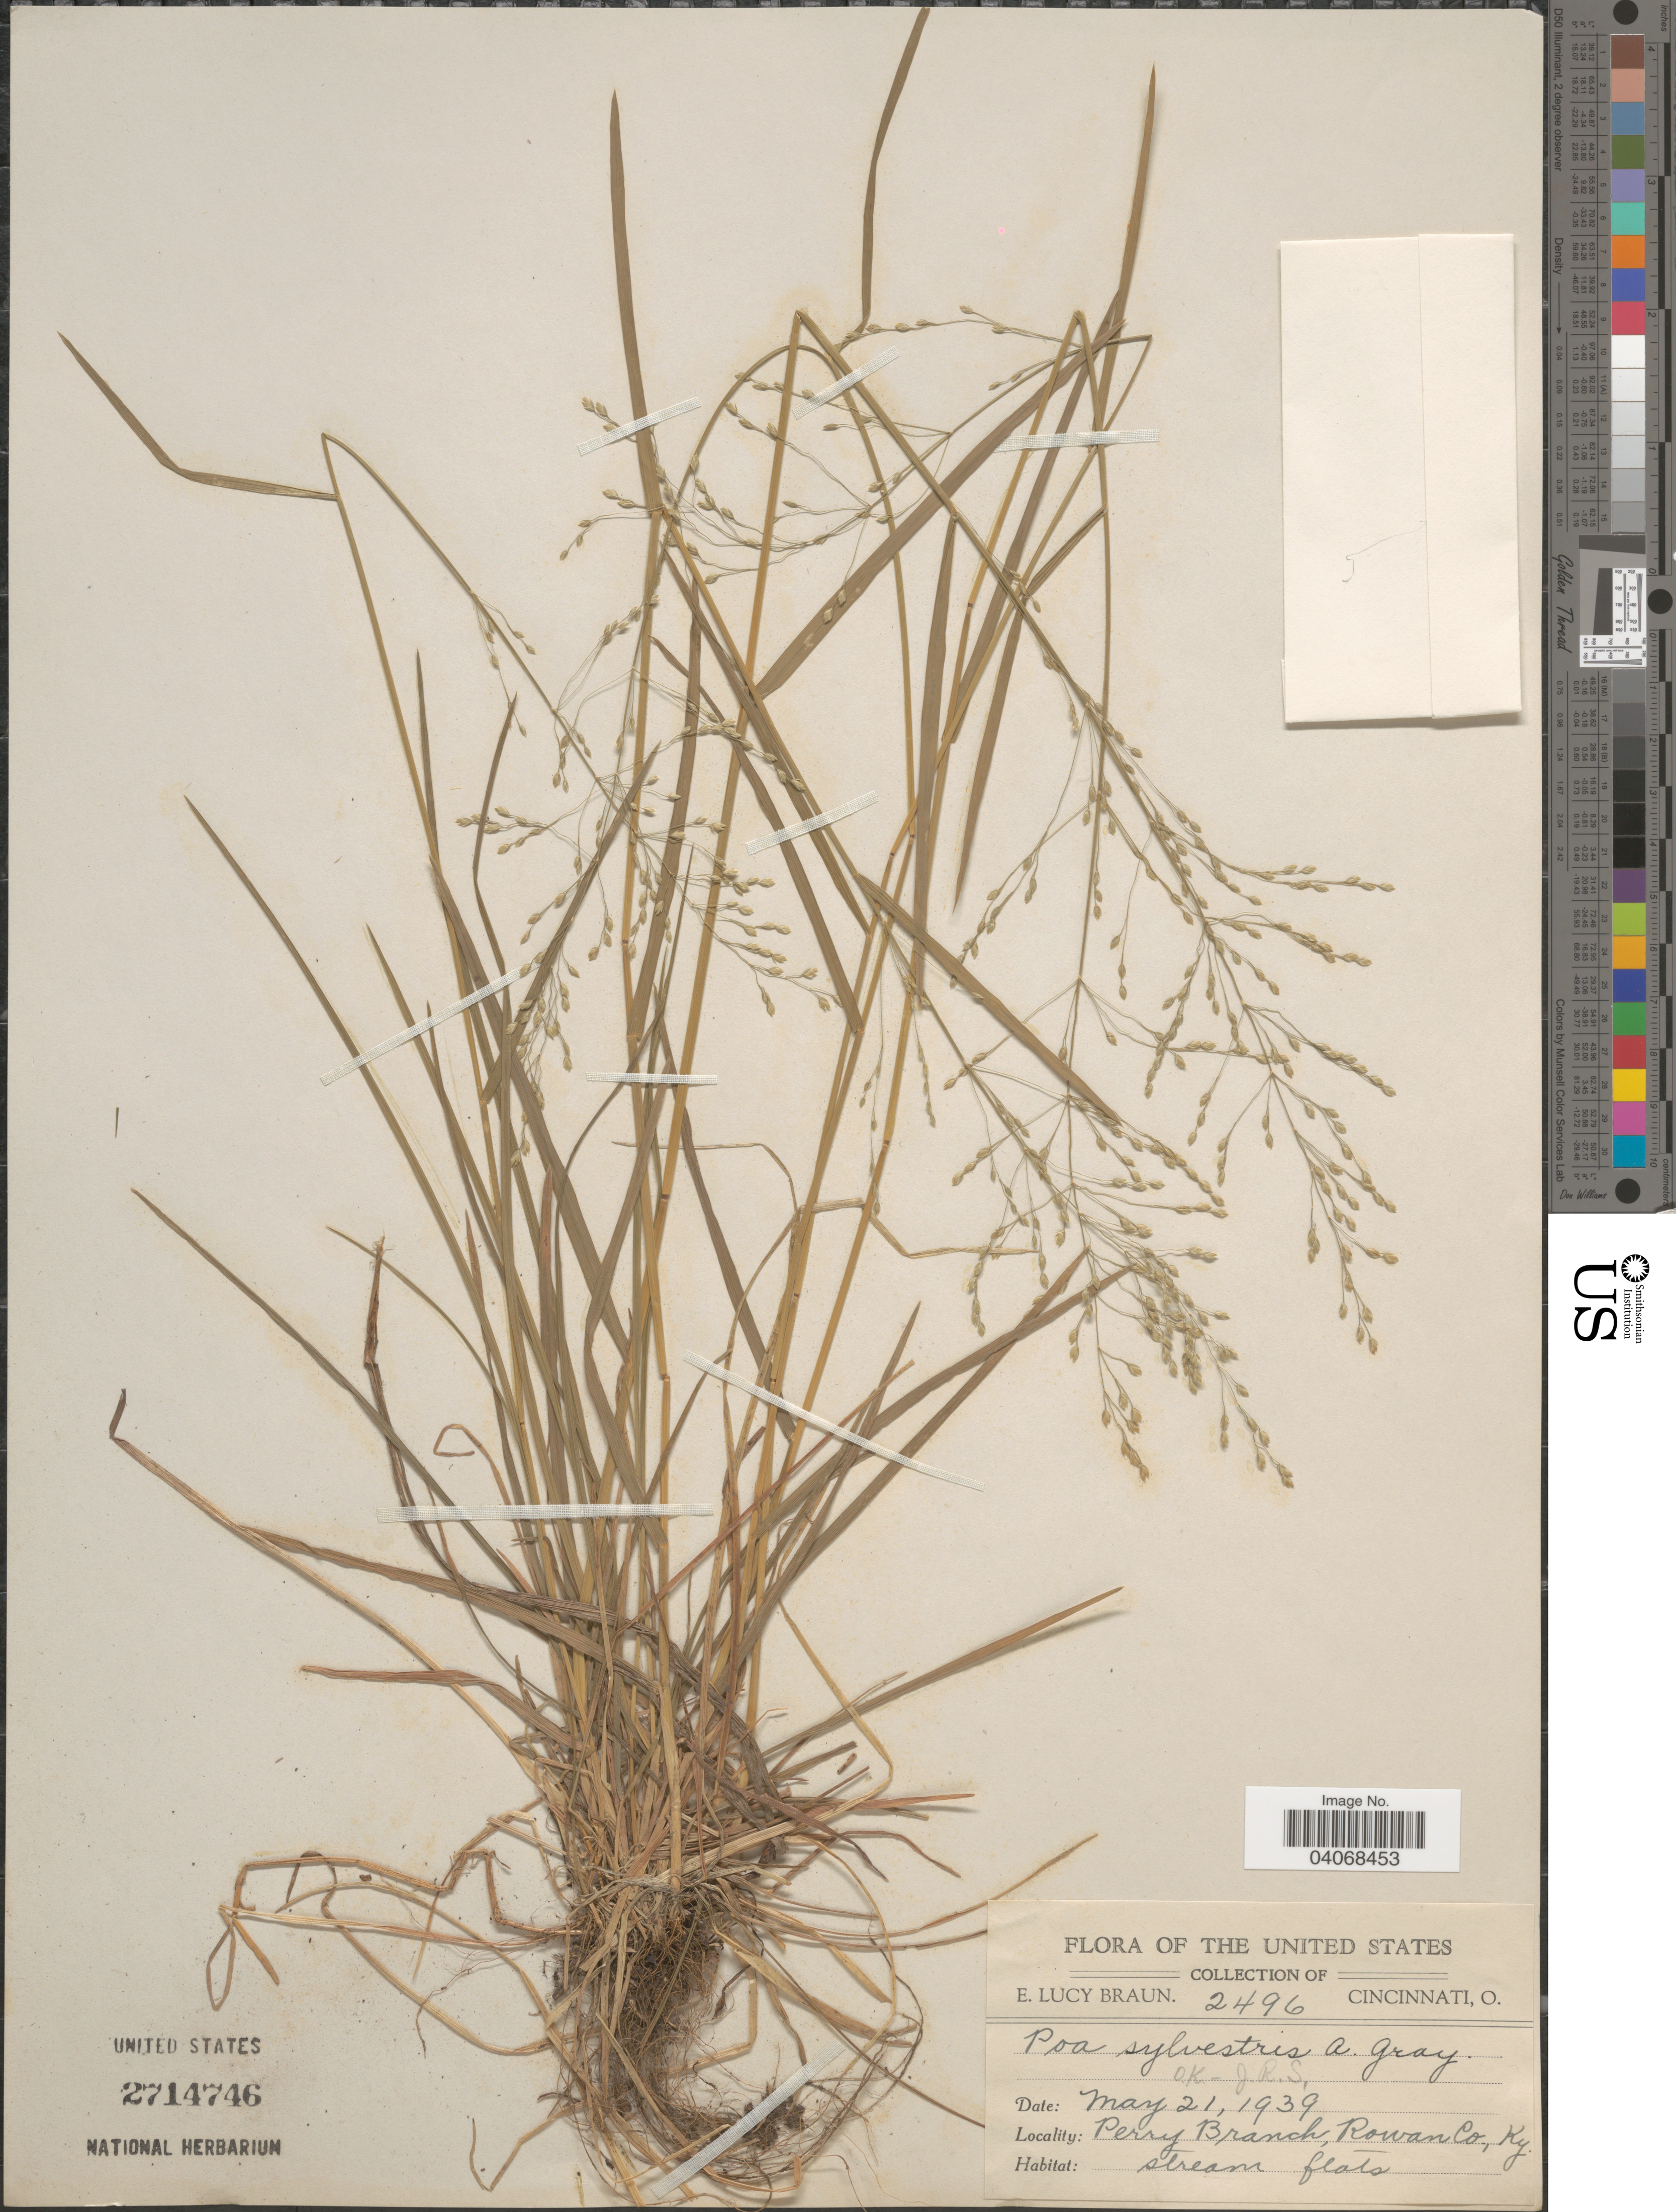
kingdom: Plantae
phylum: Tracheophyta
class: Liliopsida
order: Poales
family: Poaceae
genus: Poa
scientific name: Poa sylvestris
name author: A. Gray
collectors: E. L. Braun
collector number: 2496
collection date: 1939-05-21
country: United States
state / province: Kentucky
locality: Perry Branch, Rowan Co.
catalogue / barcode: US 2714746